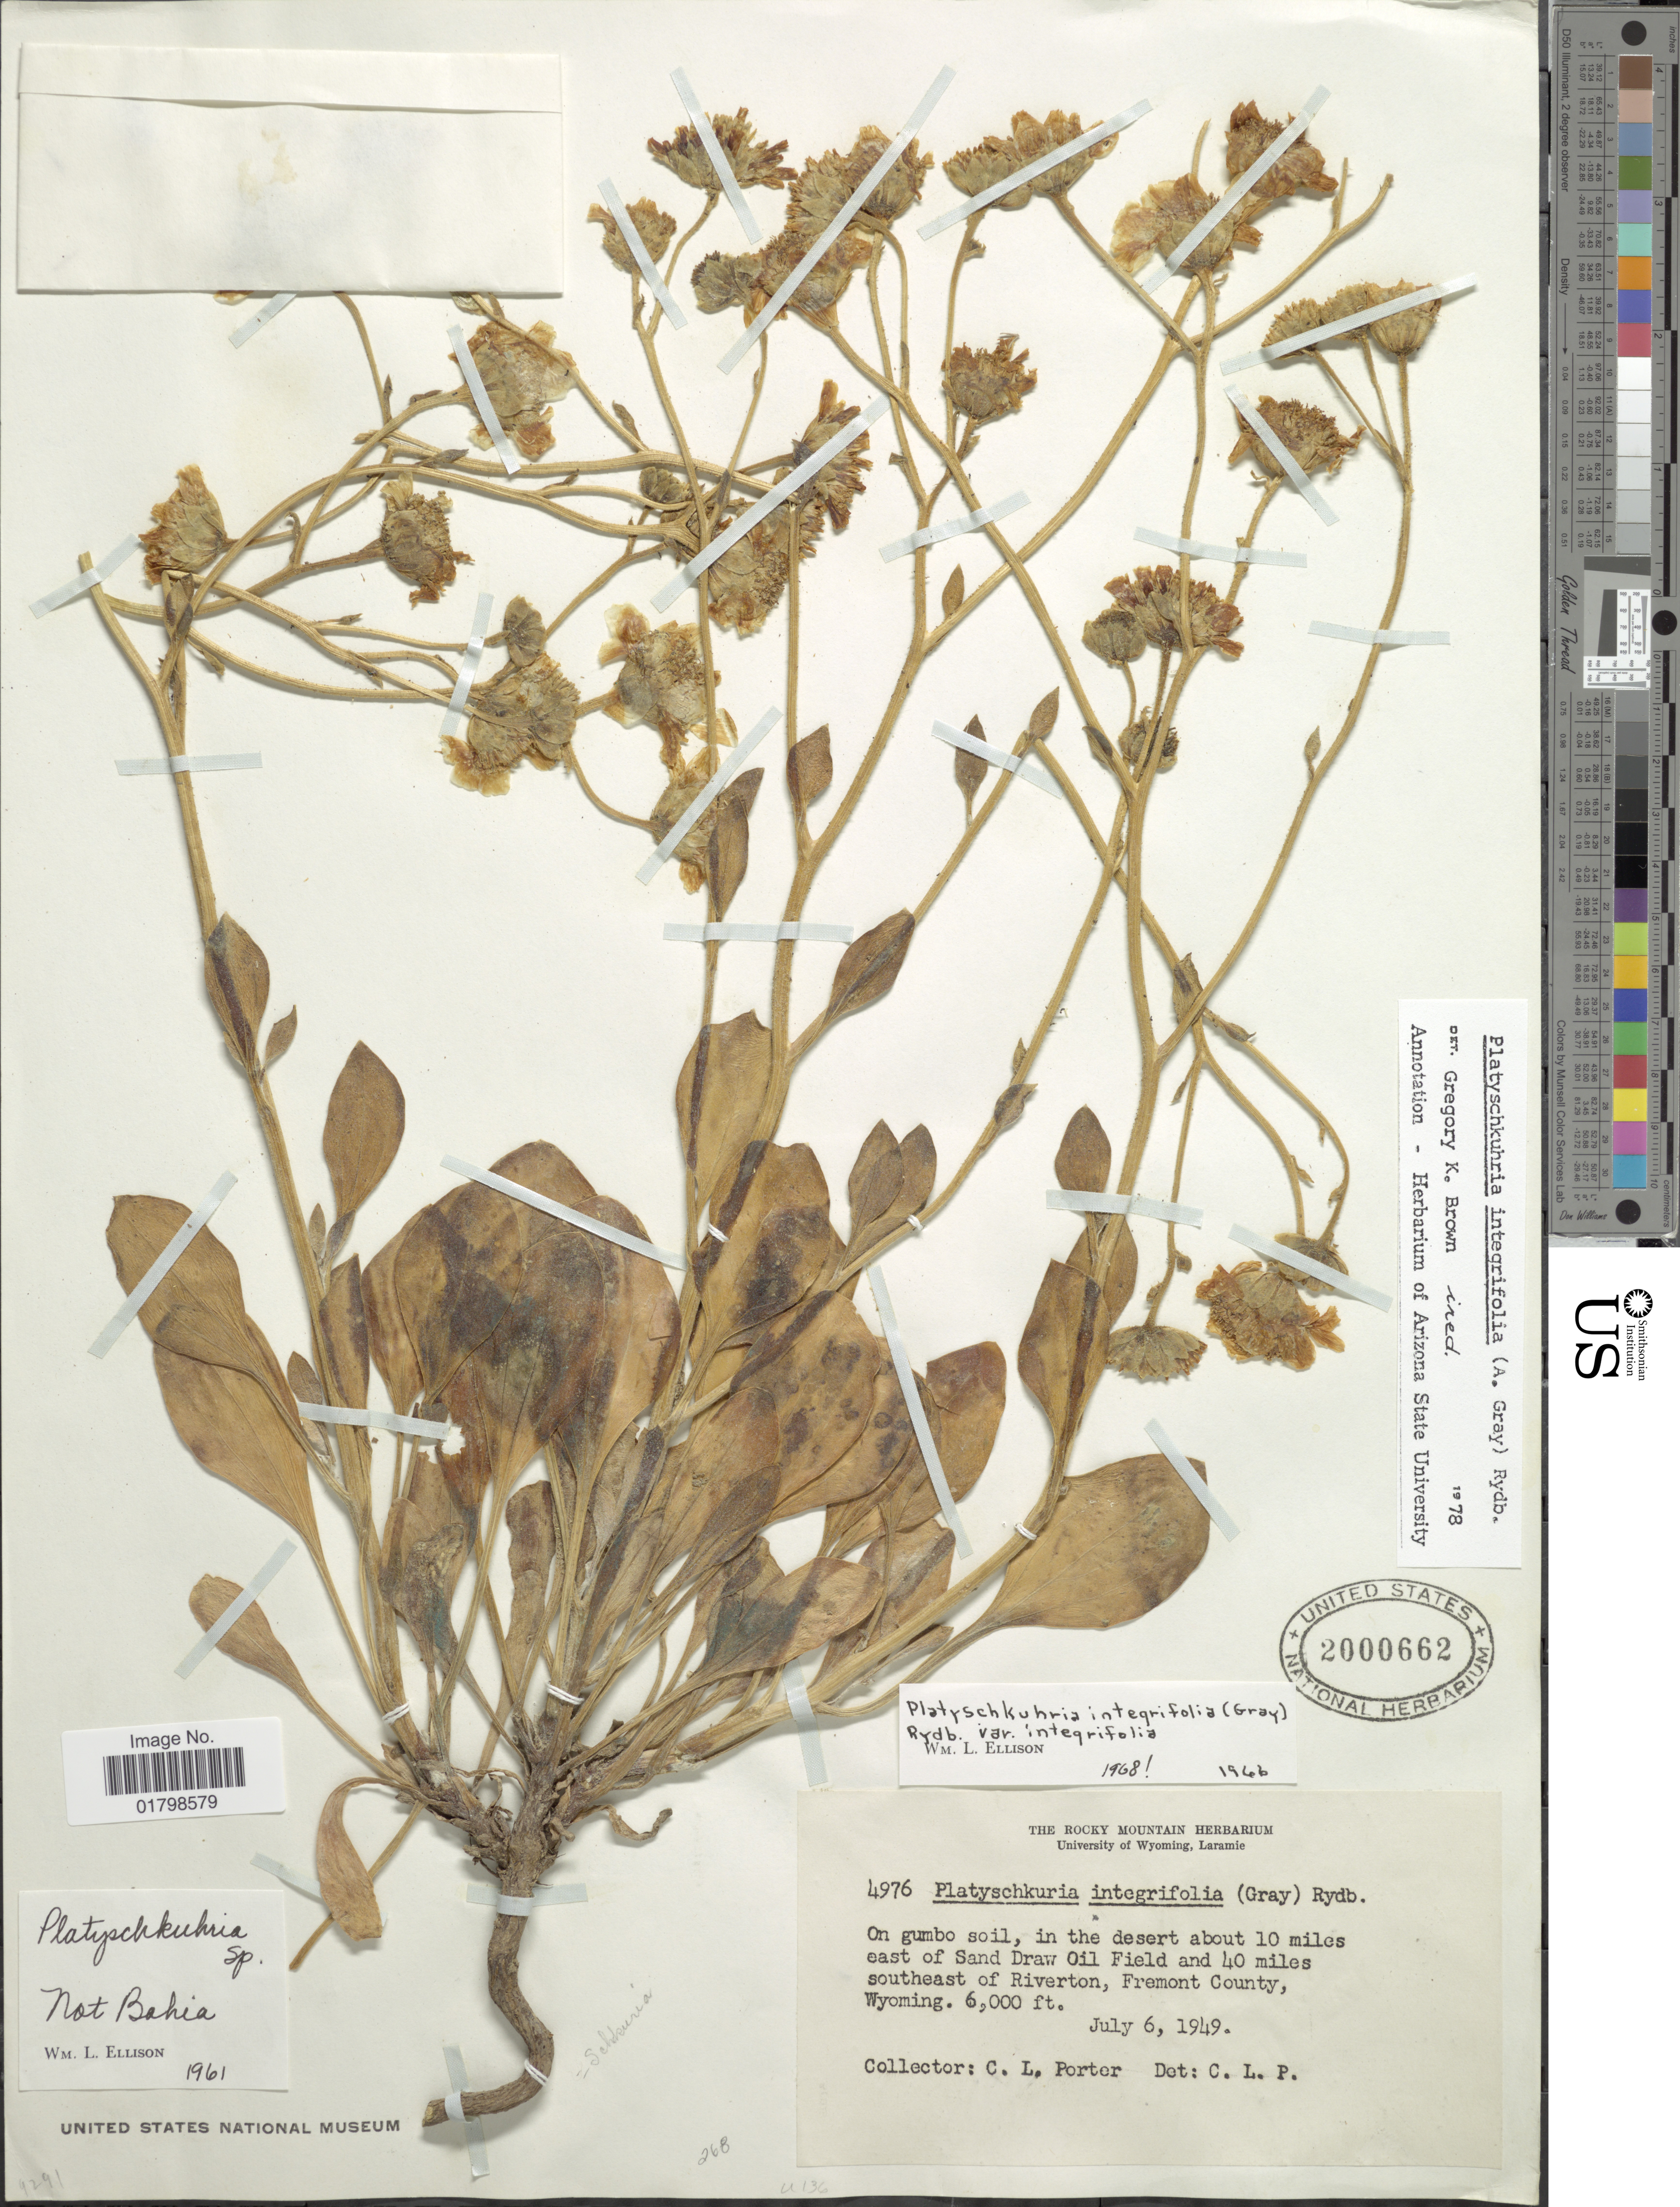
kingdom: Plantae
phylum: Tracheophyta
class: Magnoliopsida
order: Asterales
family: Asteraceae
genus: Platyschkuhria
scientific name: Platyschkuhria integrifolia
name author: (A. Gray) Rydb.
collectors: C. L. Porter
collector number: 4976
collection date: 1949-07-06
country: United States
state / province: Wyoming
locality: In the desert about 10 miles east of Sand Draw Oil Field and 40 miles southeast of Riverton, Fremont County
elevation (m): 1829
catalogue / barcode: US 2000662